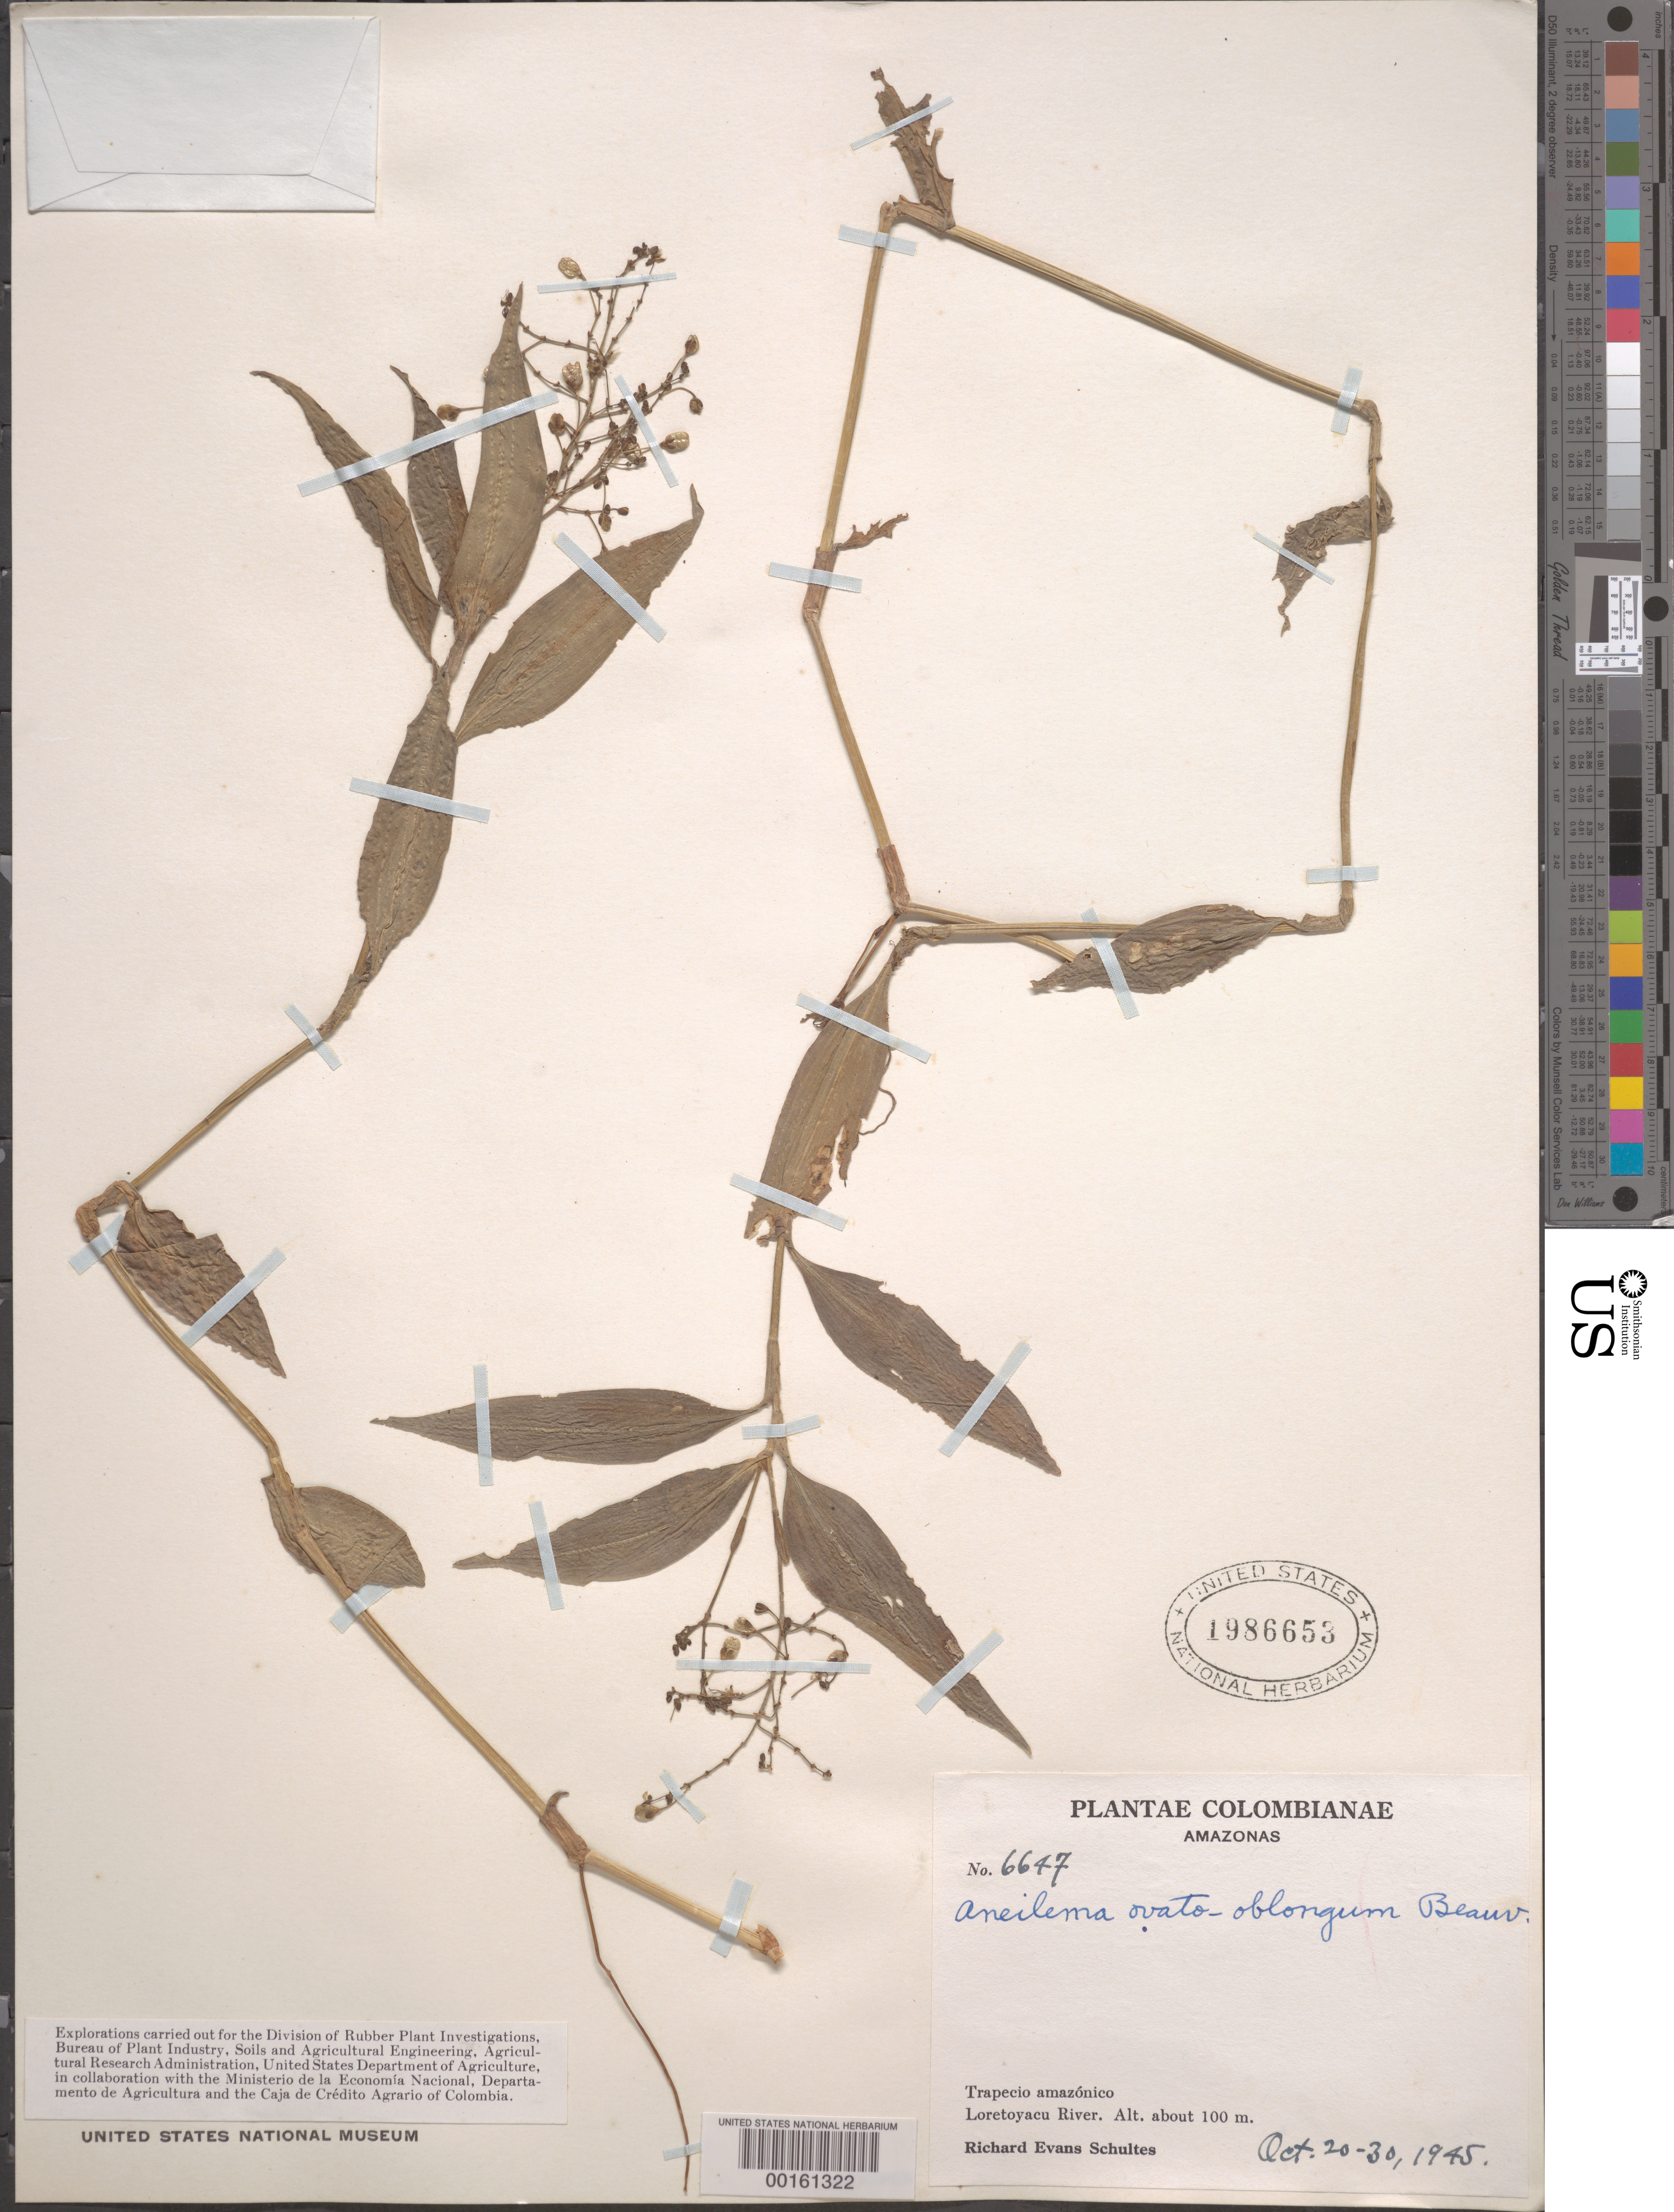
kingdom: Plantae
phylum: Tracheophyta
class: Liliopsida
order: Commelinales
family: Commelinaceae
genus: Aneilema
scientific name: Aneilema umbrosum subsp. ovato-oblongum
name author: (P. Beauv.) J.K. Morton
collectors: R. E. Schultes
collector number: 6647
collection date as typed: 20 Oct 1945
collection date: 1945-10-20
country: Colombia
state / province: Amazônas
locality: Loreta-Yacu River.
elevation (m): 100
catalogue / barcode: US 1986653